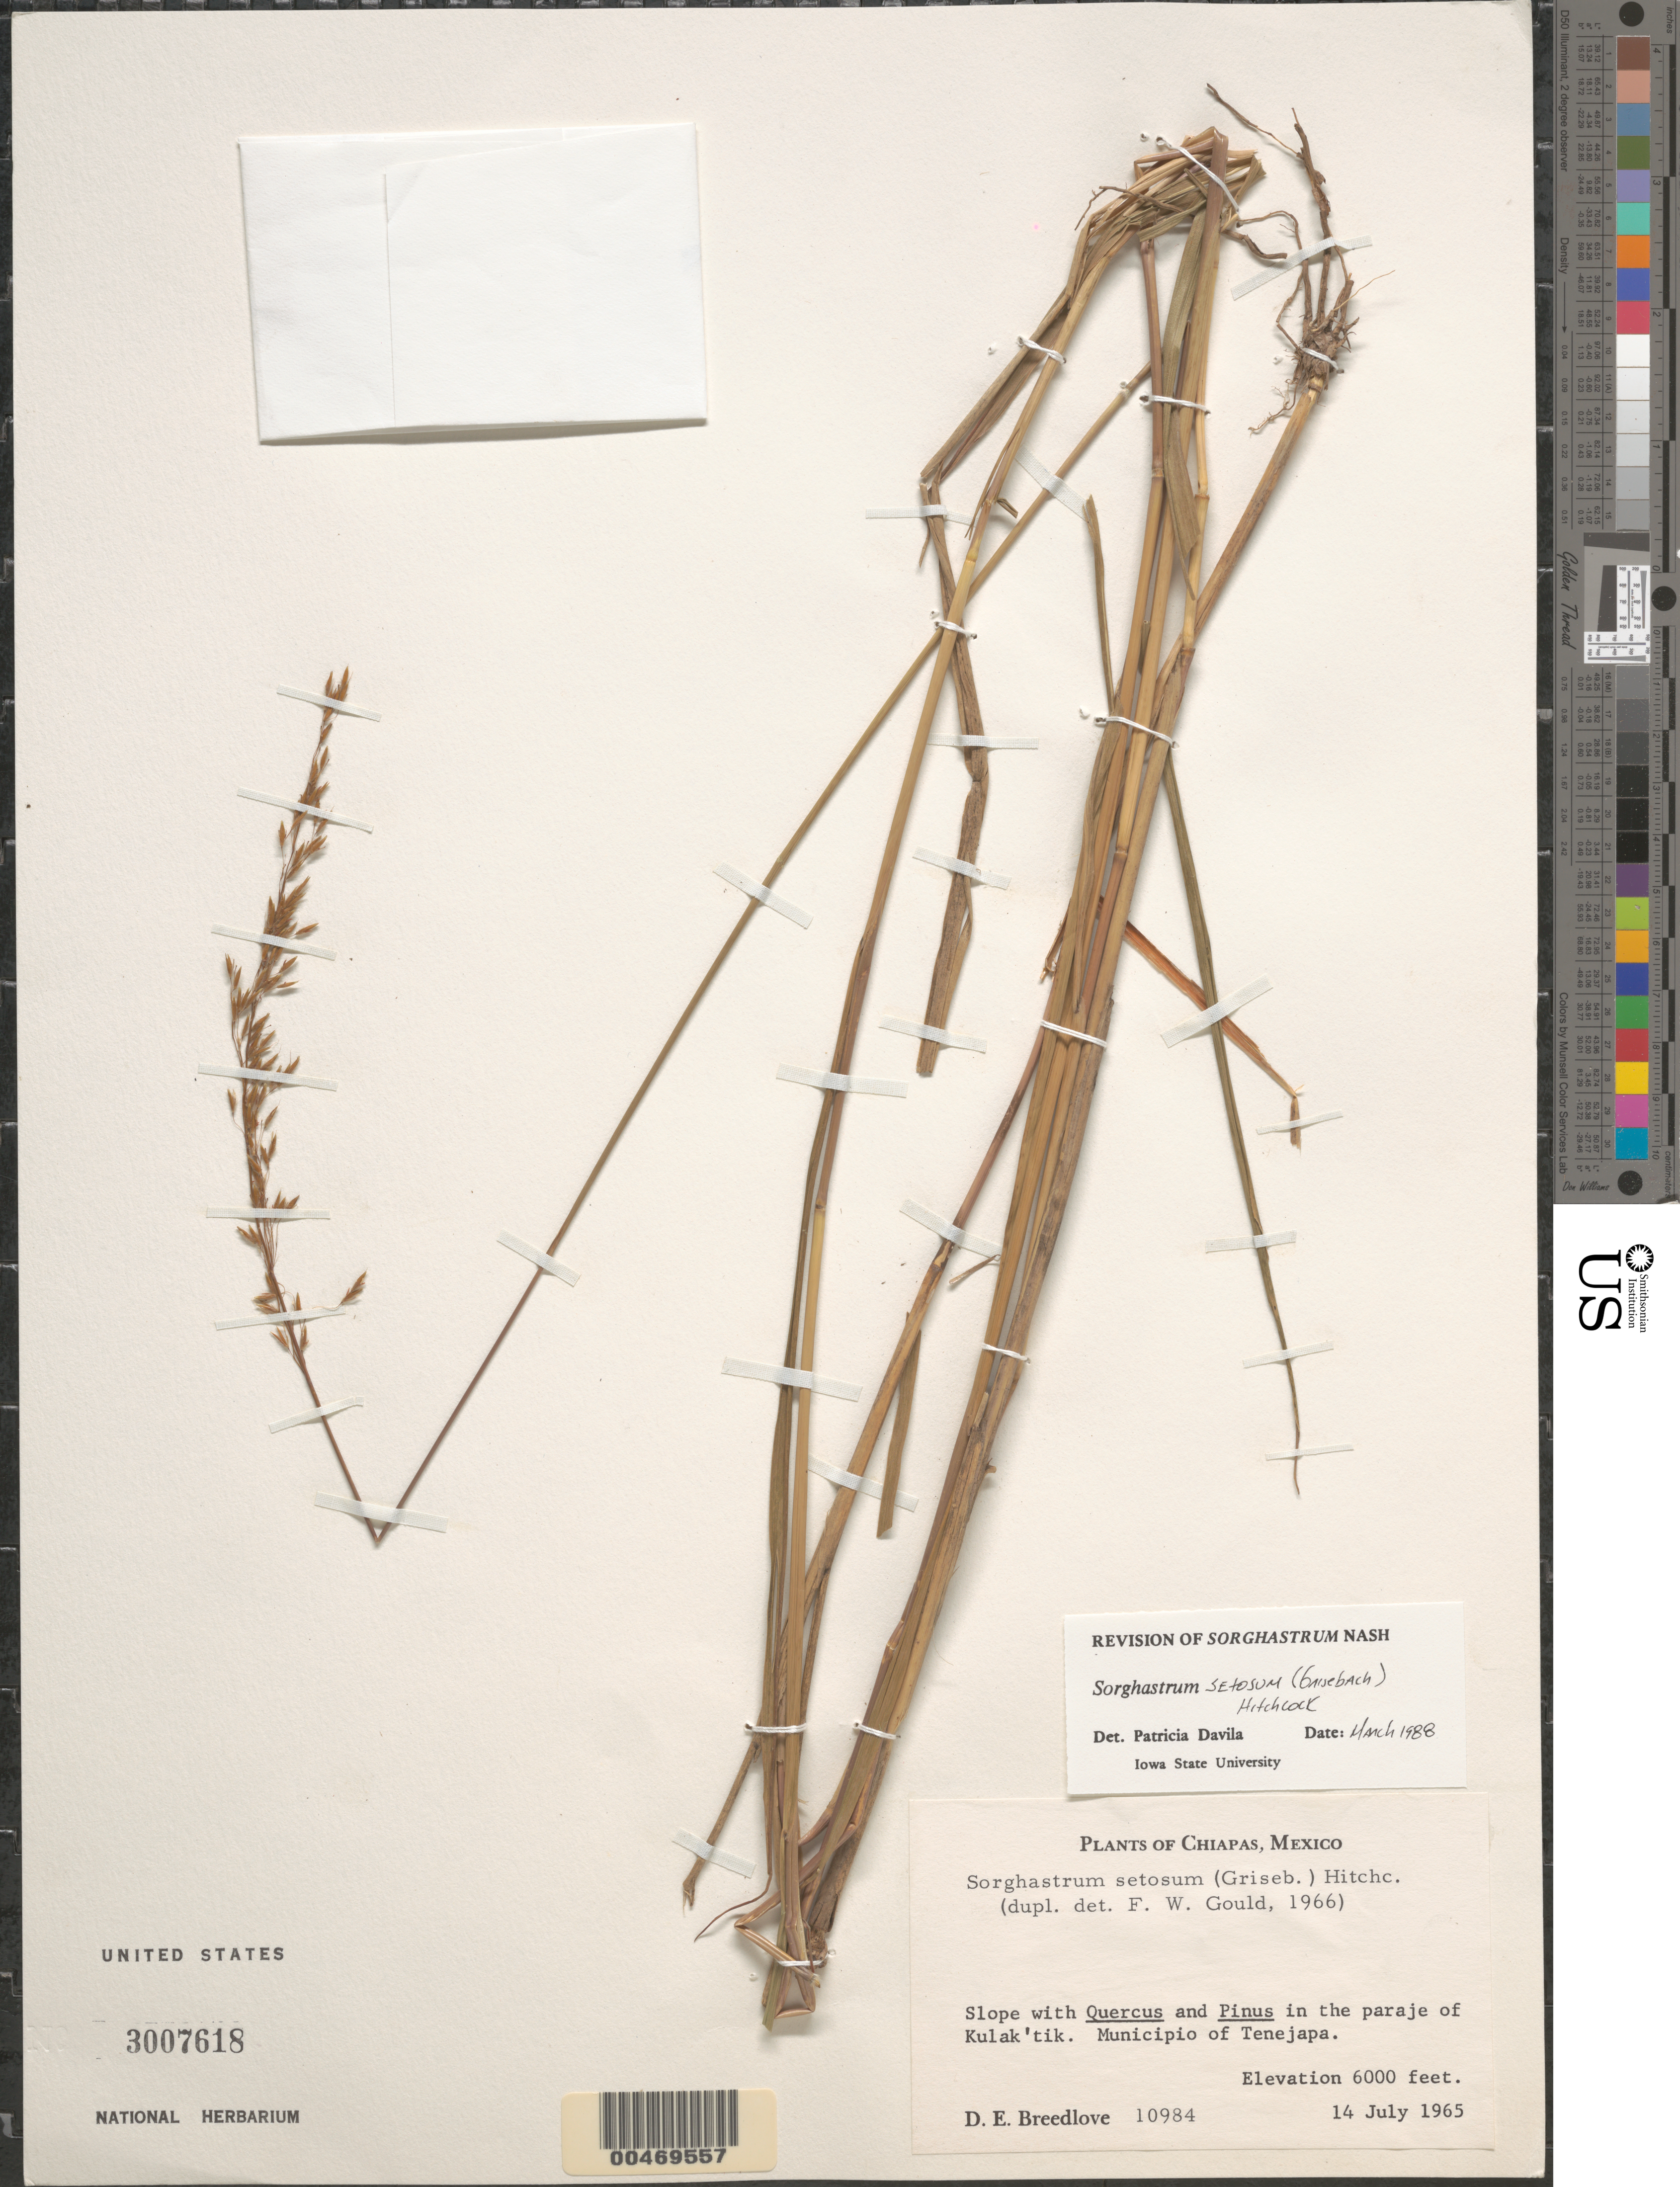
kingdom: Plantae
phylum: Tracheophyta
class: Liliopsida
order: Poales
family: Poaceae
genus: Sorghastrum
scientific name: Sorghastrum setosum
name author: (Griseb.) Hitchc.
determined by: Dávila, P. D.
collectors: D. E. Breedlove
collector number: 10984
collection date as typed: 14 Jul 1965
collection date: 1965-07-14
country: Mexico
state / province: Chiapas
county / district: Tenejapa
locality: In the paraje of Kulak'tik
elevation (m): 1829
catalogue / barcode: US 3007618